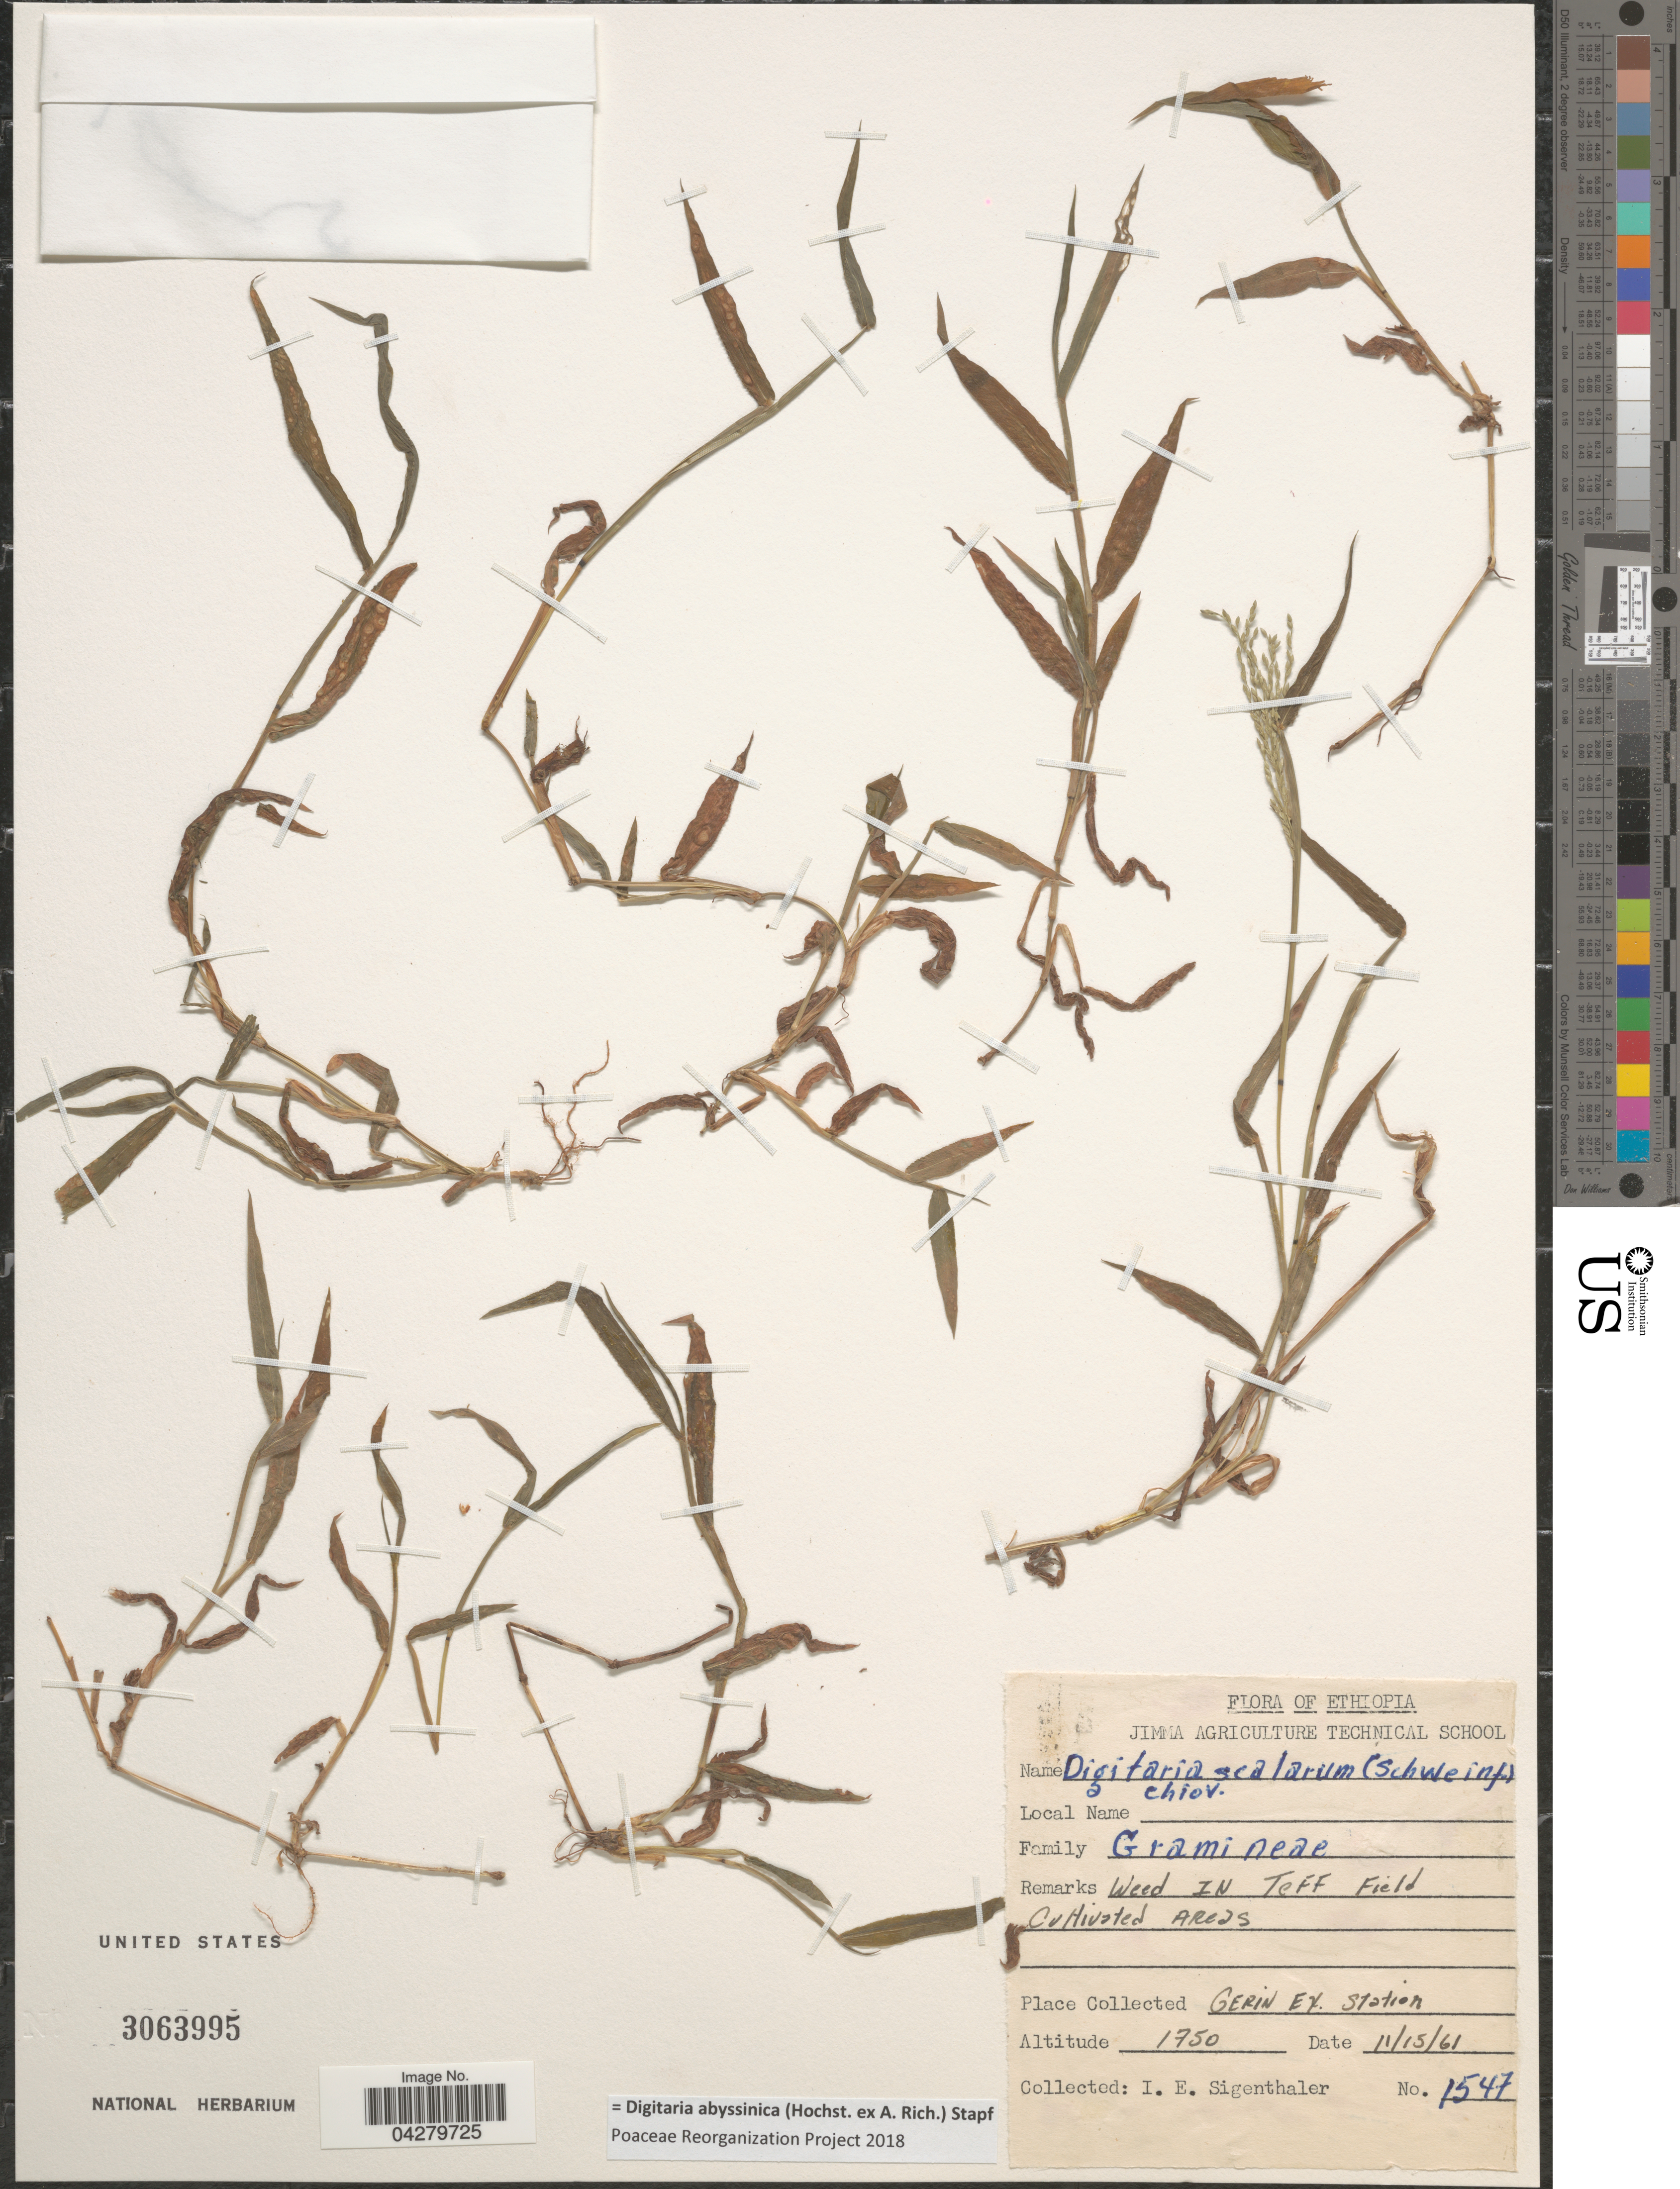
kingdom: Plantae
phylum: Tracheophyta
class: Liliopsida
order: Poales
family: Poaceae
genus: Digitaria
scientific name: Digitaria abyssinica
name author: (Hochst. ex Rich.) Stapf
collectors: I. Sigenthaler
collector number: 1547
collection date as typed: Transcribed d/m/y: 15/11/61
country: Ethiopia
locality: Gerin Ex. Station.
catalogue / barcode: US 3063995